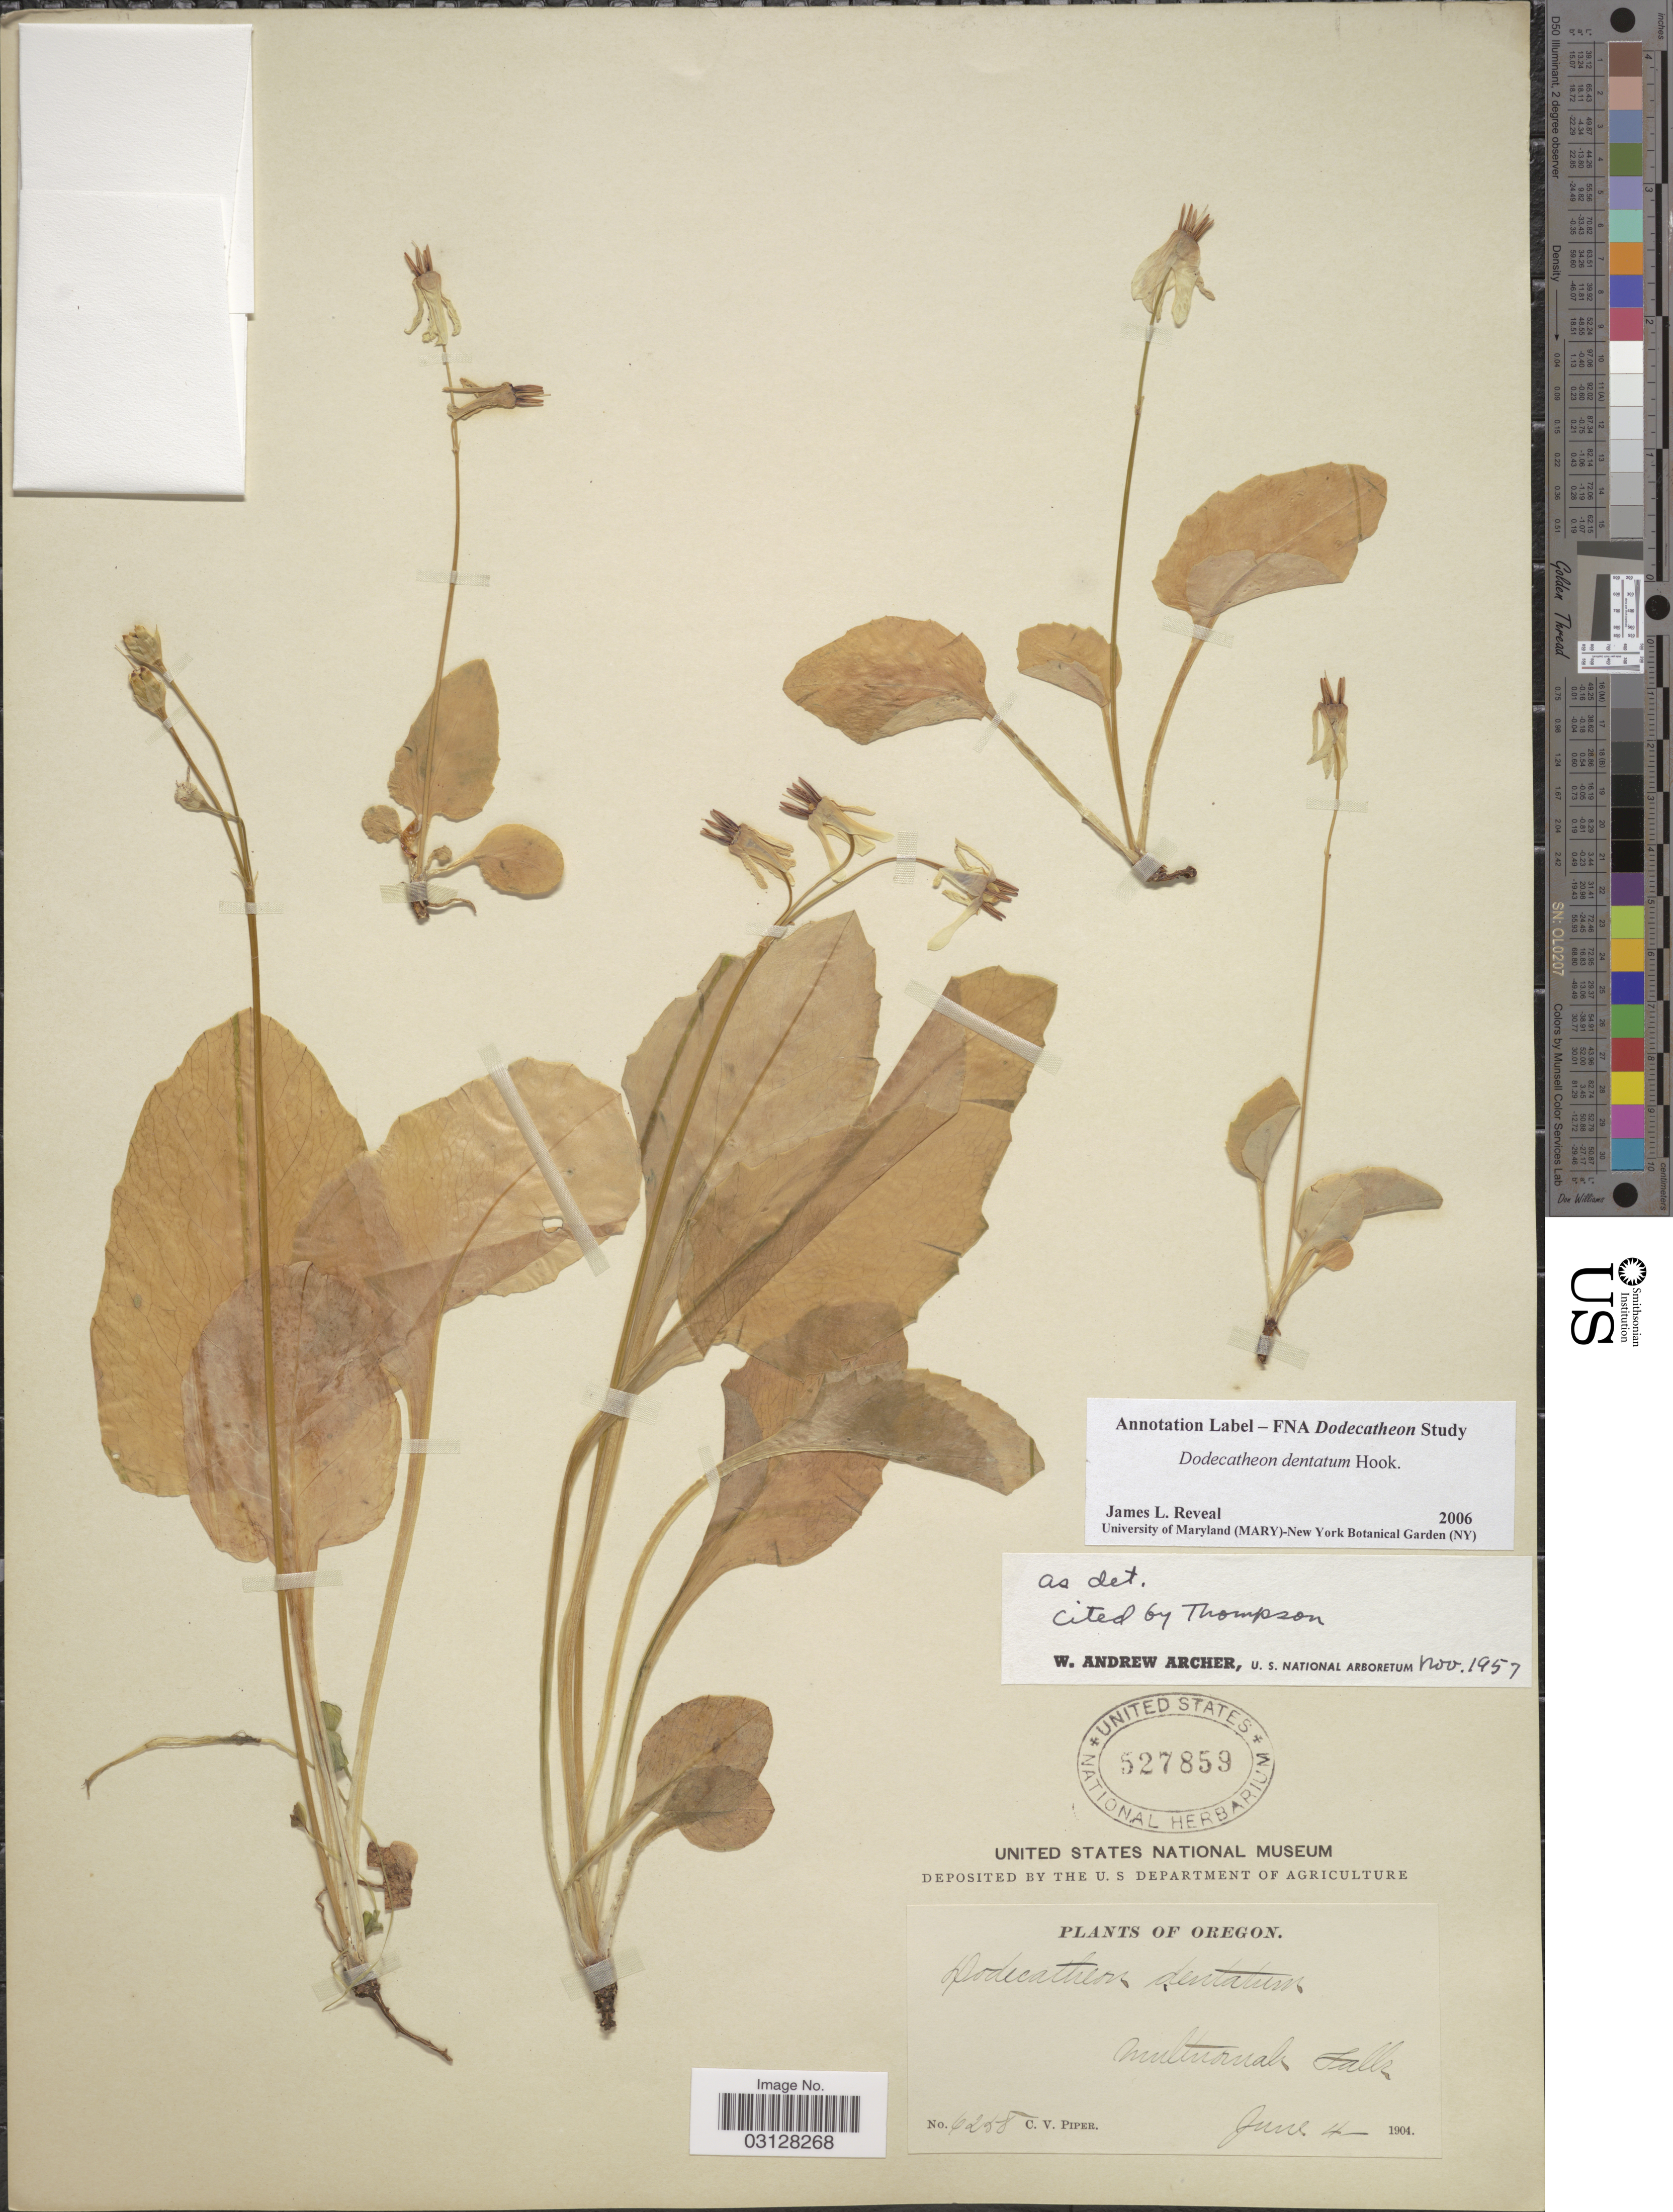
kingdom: Plantae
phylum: Tracheophyta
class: Magnoliopsida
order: Ericales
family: Primulaceae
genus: Dodecatheon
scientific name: Dodecatheon dentatum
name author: Hook.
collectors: C. V. Piper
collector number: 6258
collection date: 1904-06-04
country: United States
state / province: Oregon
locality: Multnomah Falls.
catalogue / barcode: US 527859